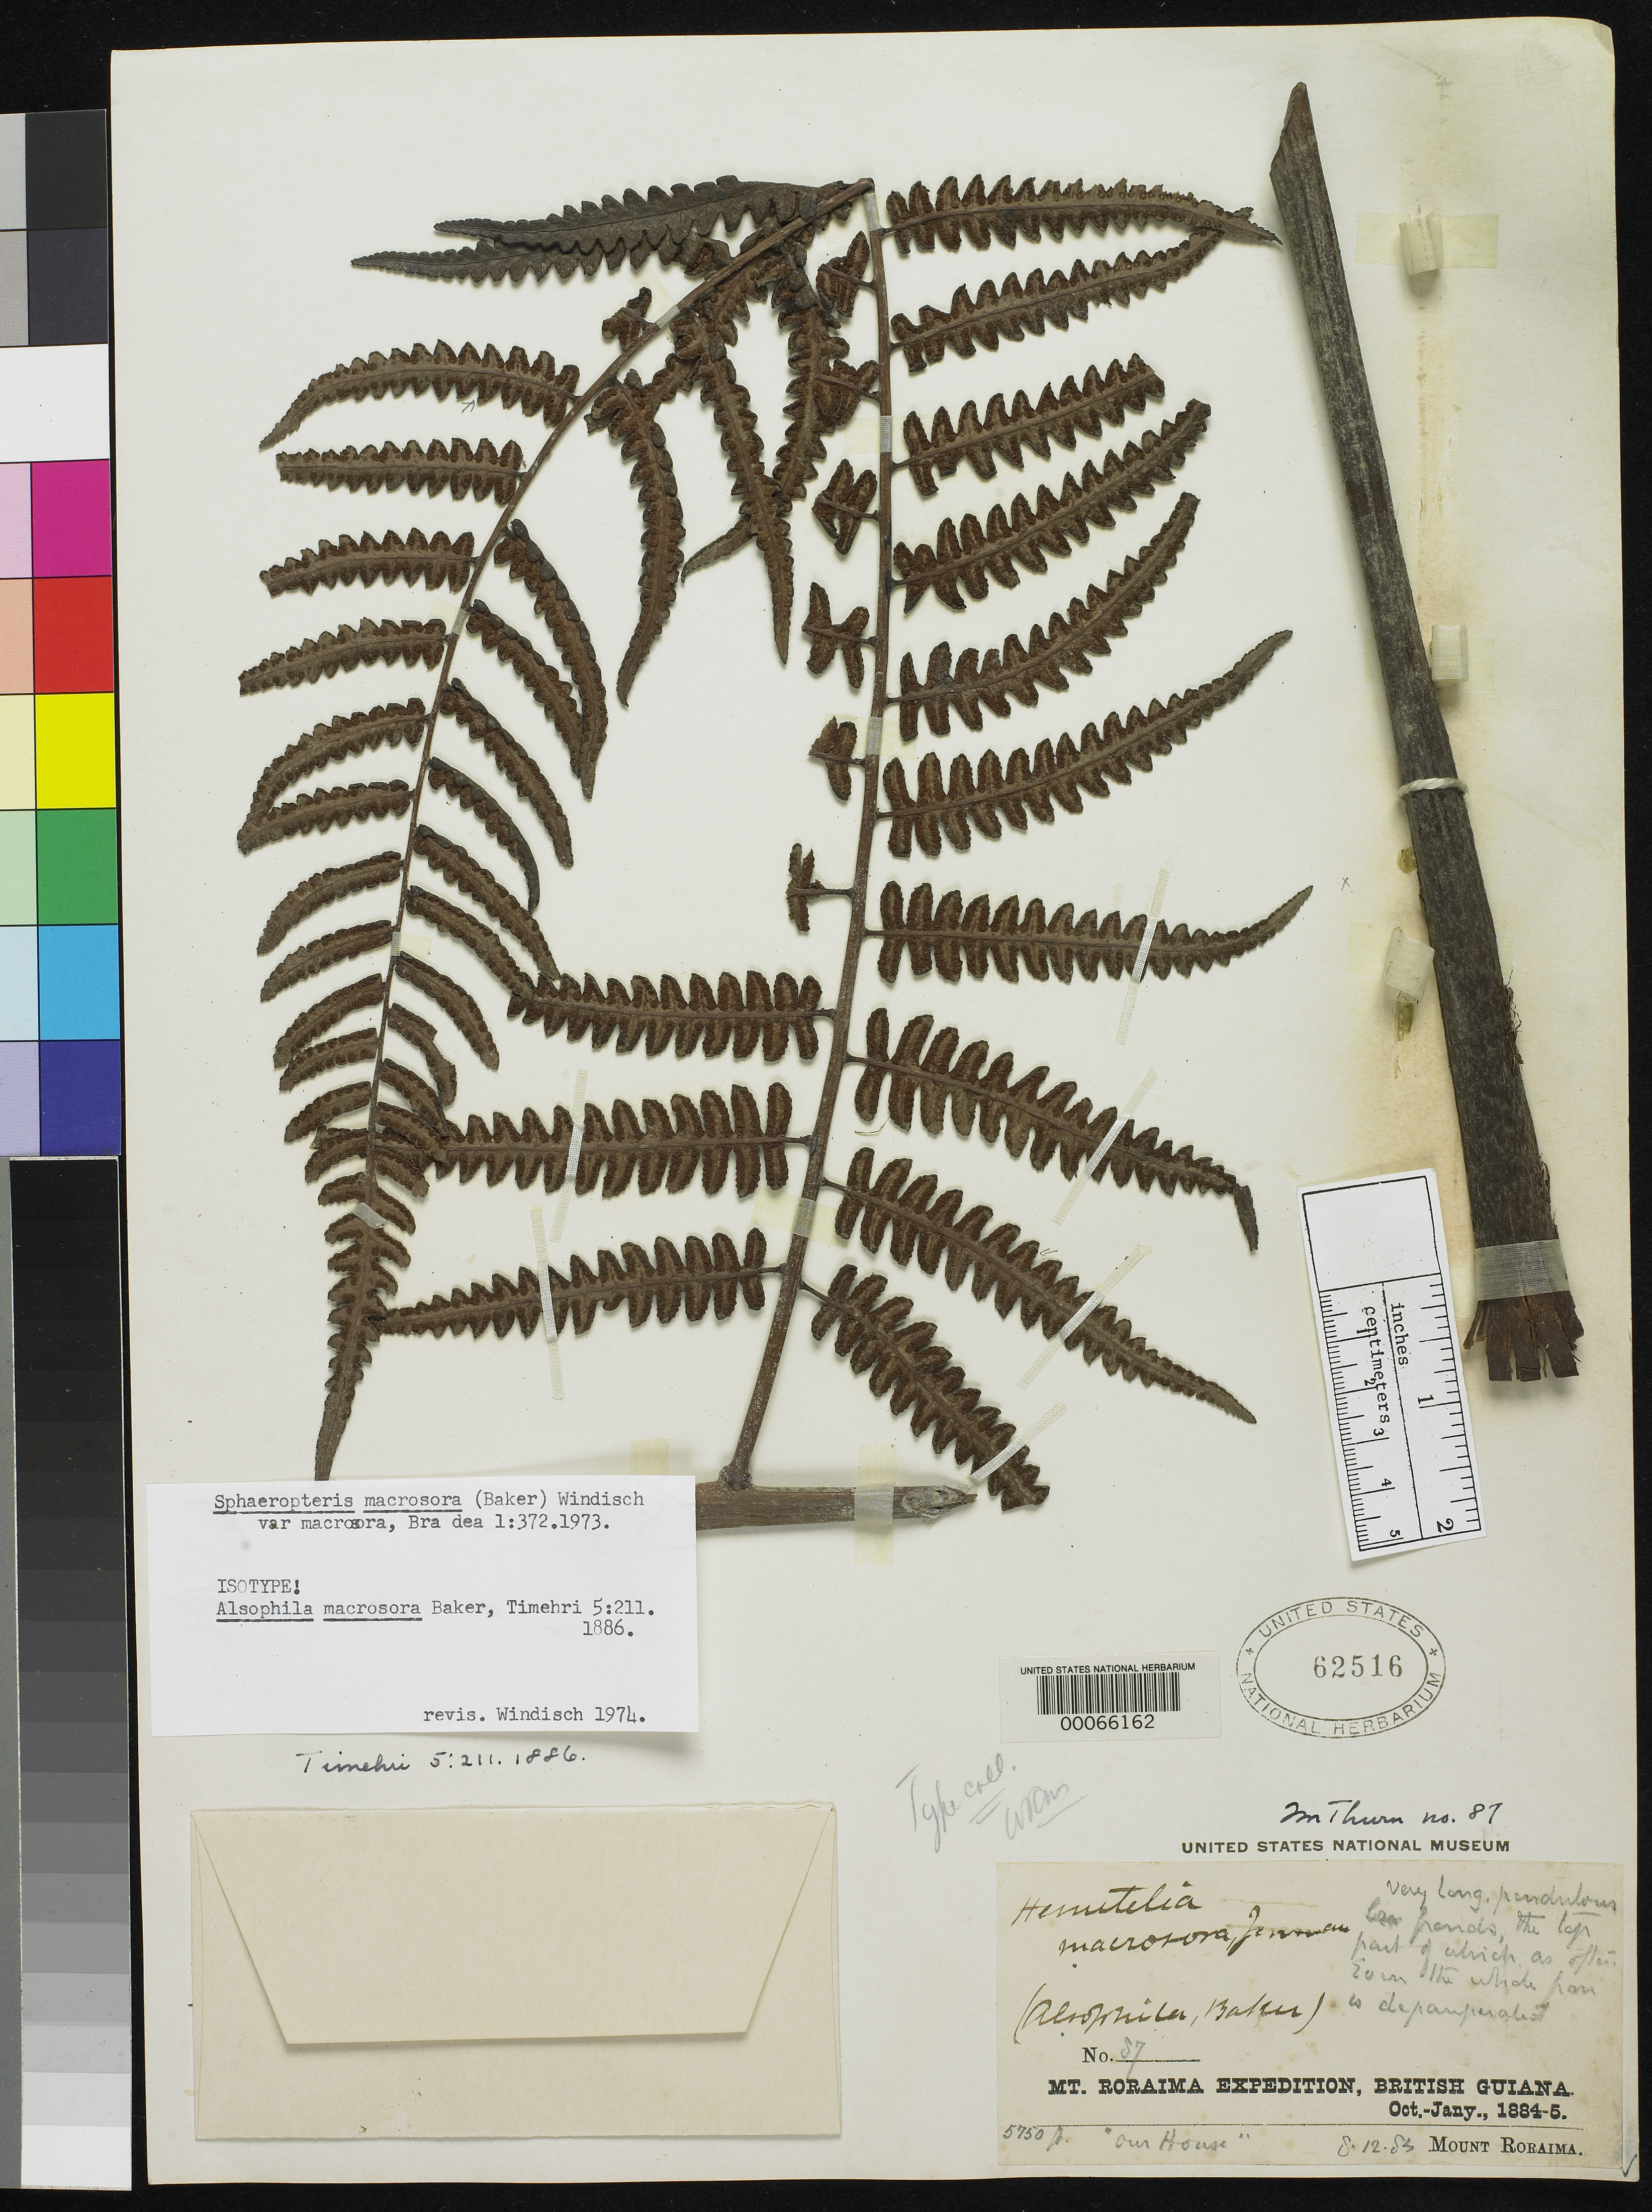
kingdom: Plantae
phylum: Tracheophyta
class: Polypodiopsida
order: Cyatheales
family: Cyatheaceae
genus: Alsophila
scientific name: Alsophila macrosora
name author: Baker ex Thurn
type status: Type Collection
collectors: E. F. im Thurn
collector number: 87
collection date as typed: Oct 1894 to -- Jan 1895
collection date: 1894-10/1895-01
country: Guyana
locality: Mount Roraima.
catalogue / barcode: US 62516